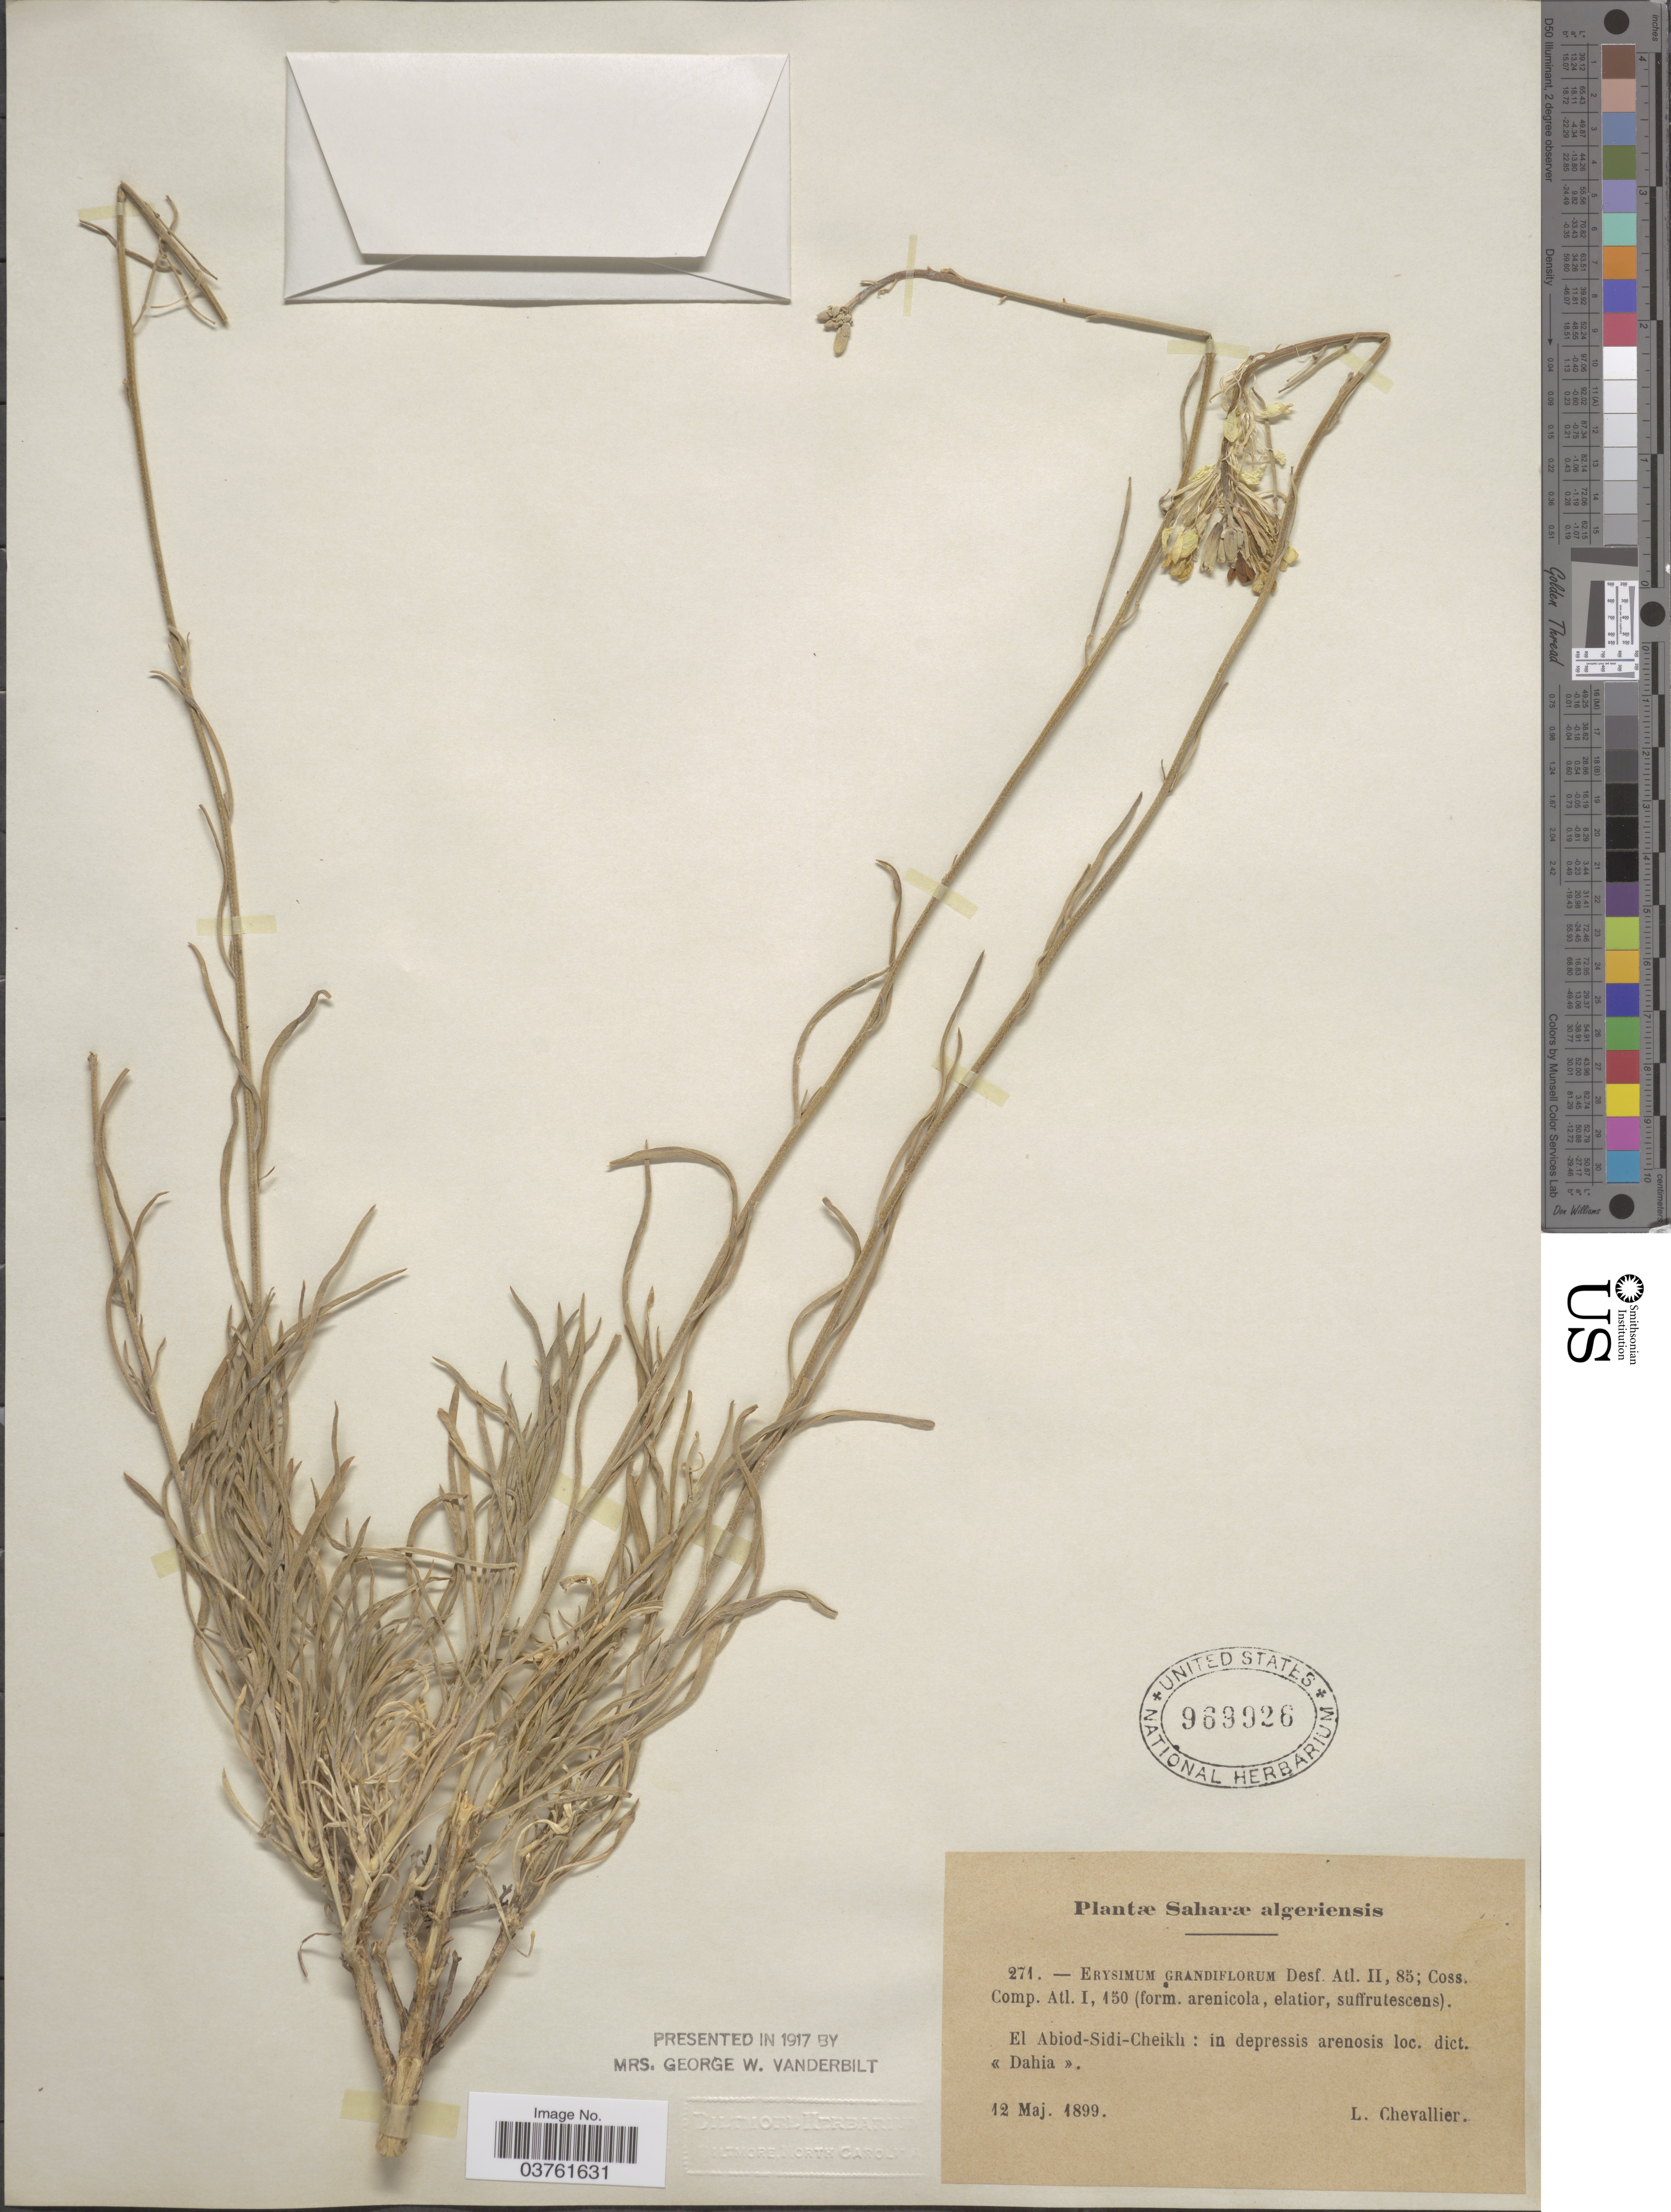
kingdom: Plantae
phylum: Tracheophyta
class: Magnoliopsida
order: Brassicales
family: Brassicaceae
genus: Erysimum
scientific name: Erysimum grandiflorum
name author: Desf.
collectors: L. Chevallier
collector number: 271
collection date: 1899-05-12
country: Algeria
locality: Saharæ algeriensis. El Aboid-Sidi-Cheikh: in depressis arenosis. « Dahia ».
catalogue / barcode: US 969926